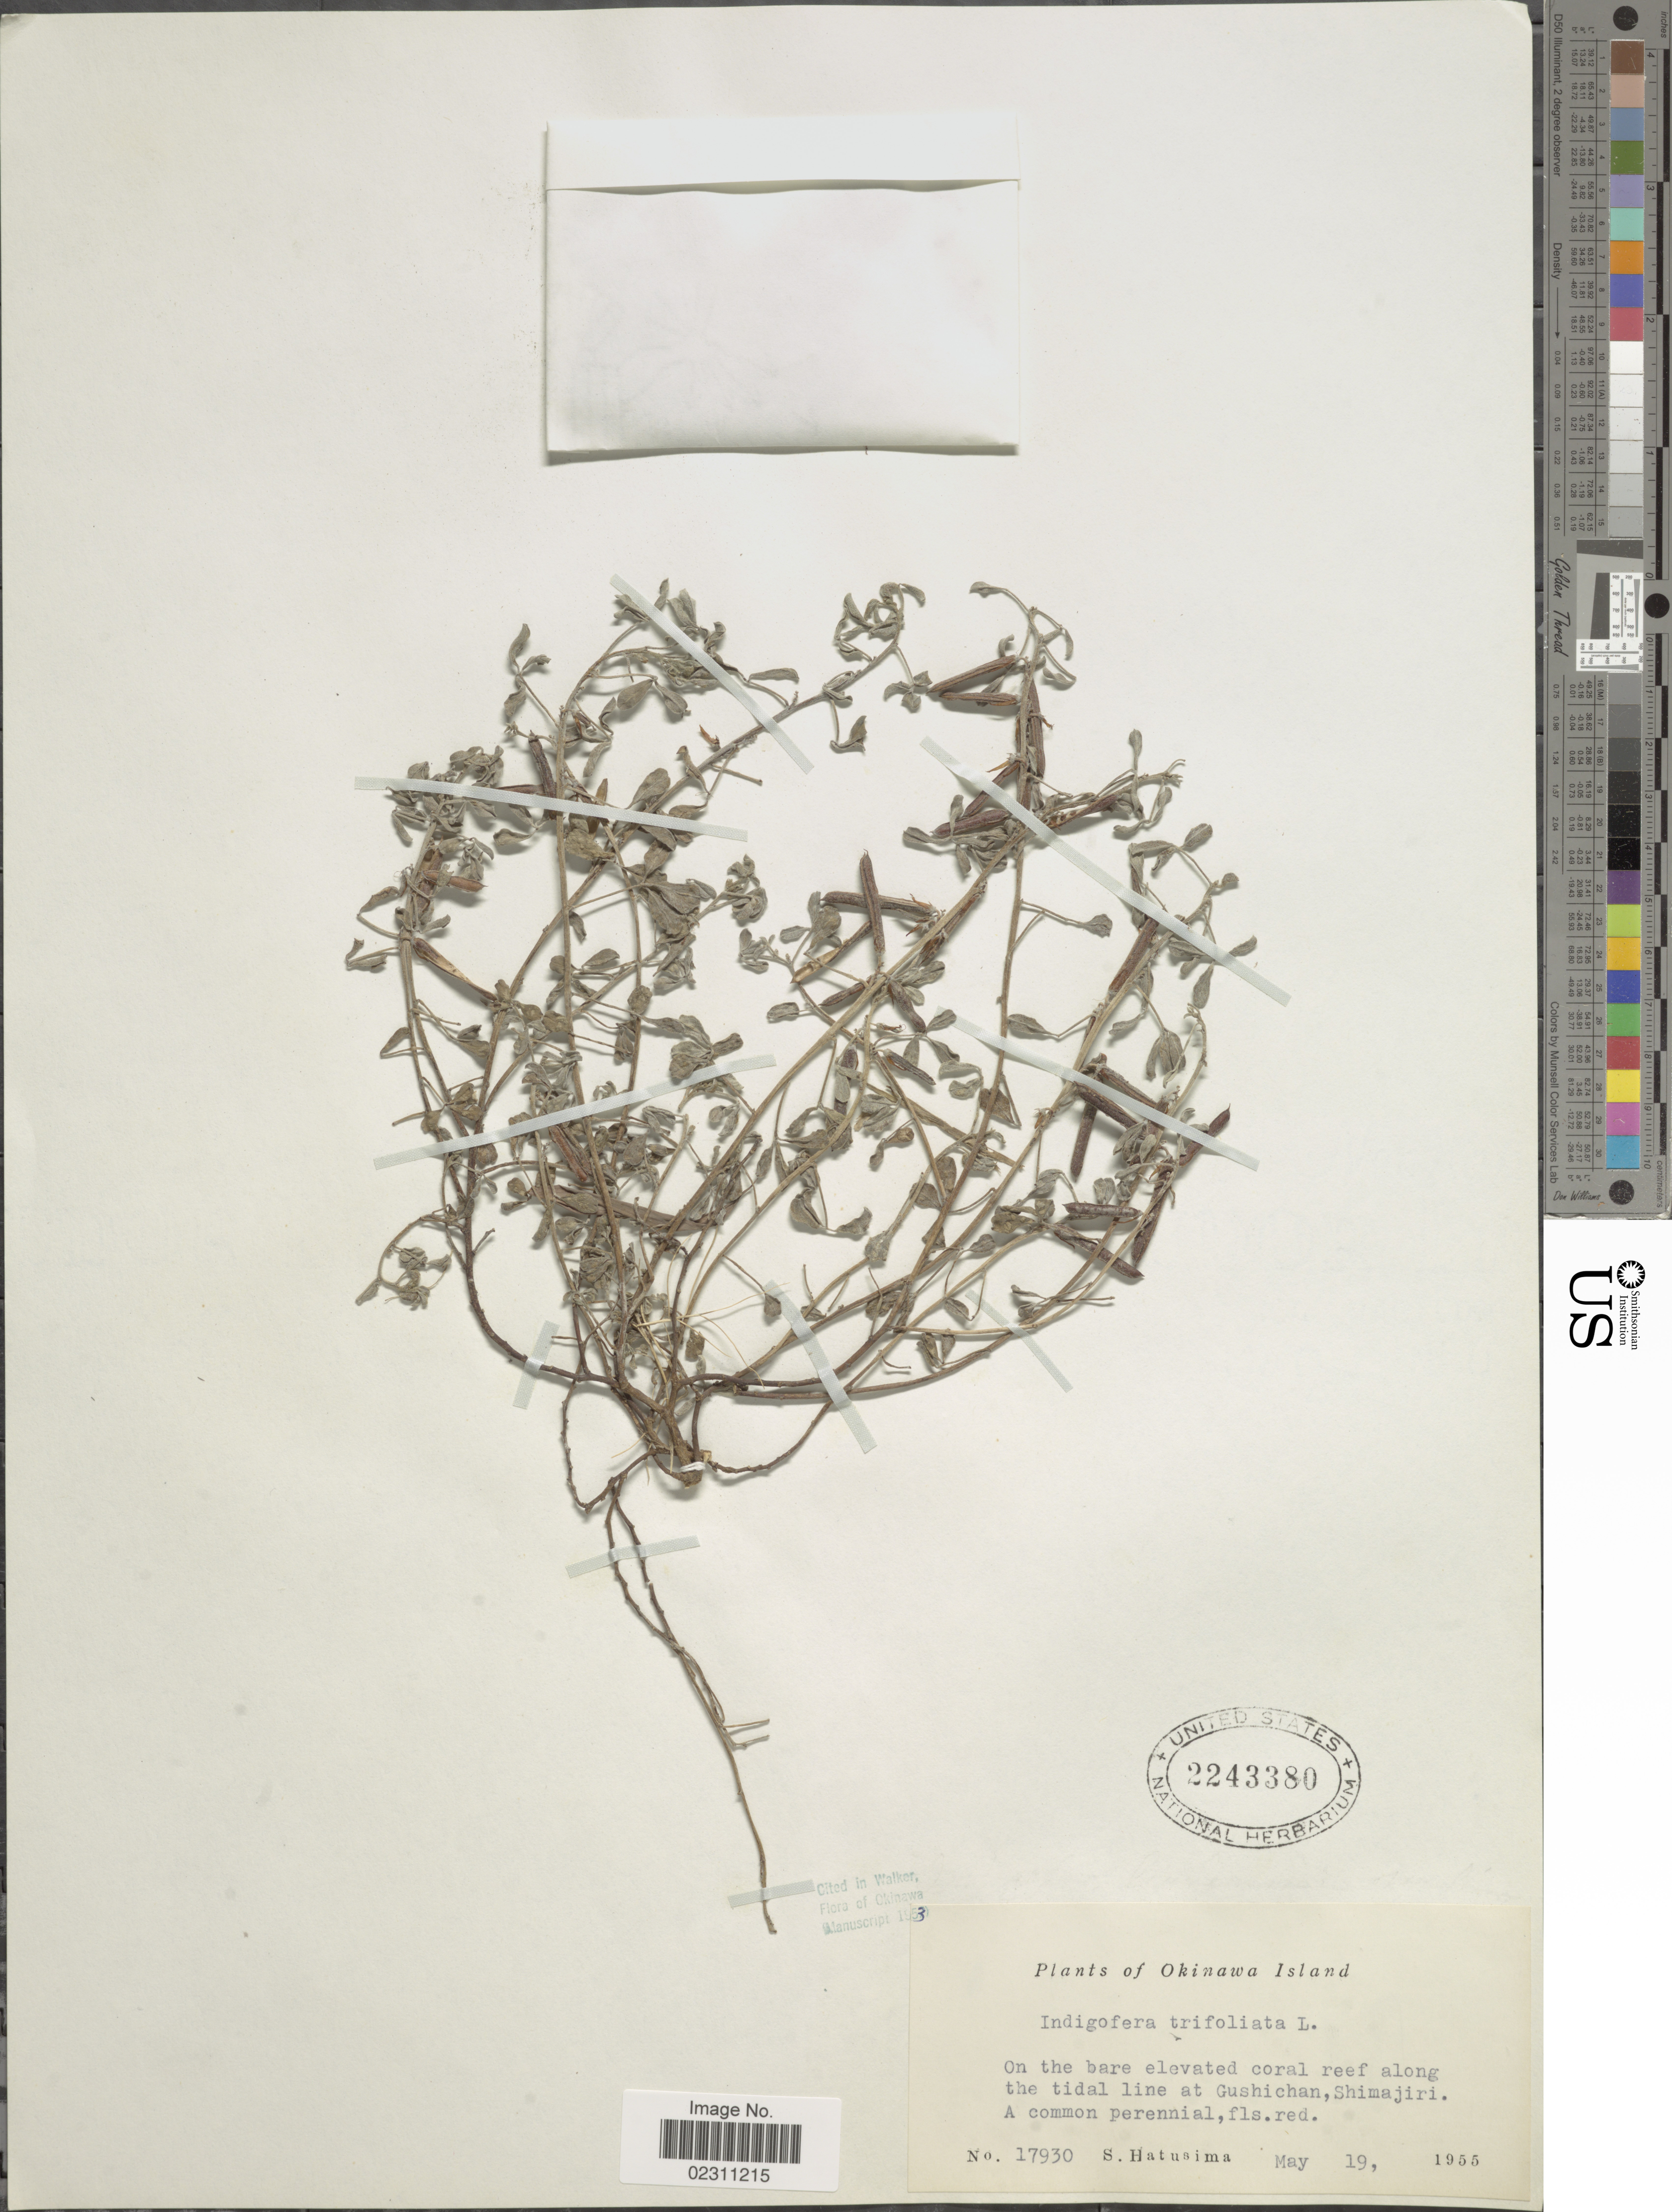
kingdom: Plantae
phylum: Tracheophyta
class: Magnoliopsida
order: Fabales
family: Fabaceae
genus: Indigofera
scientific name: Indigofera trifoliata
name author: L.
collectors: S. Hatusima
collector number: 17930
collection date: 1955-05-19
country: Japan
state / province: Okinawa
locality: Okinawa Island. On the bare elevated corkal reef along the tidal line at Gushichan, Shimajiri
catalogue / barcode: US 2243380